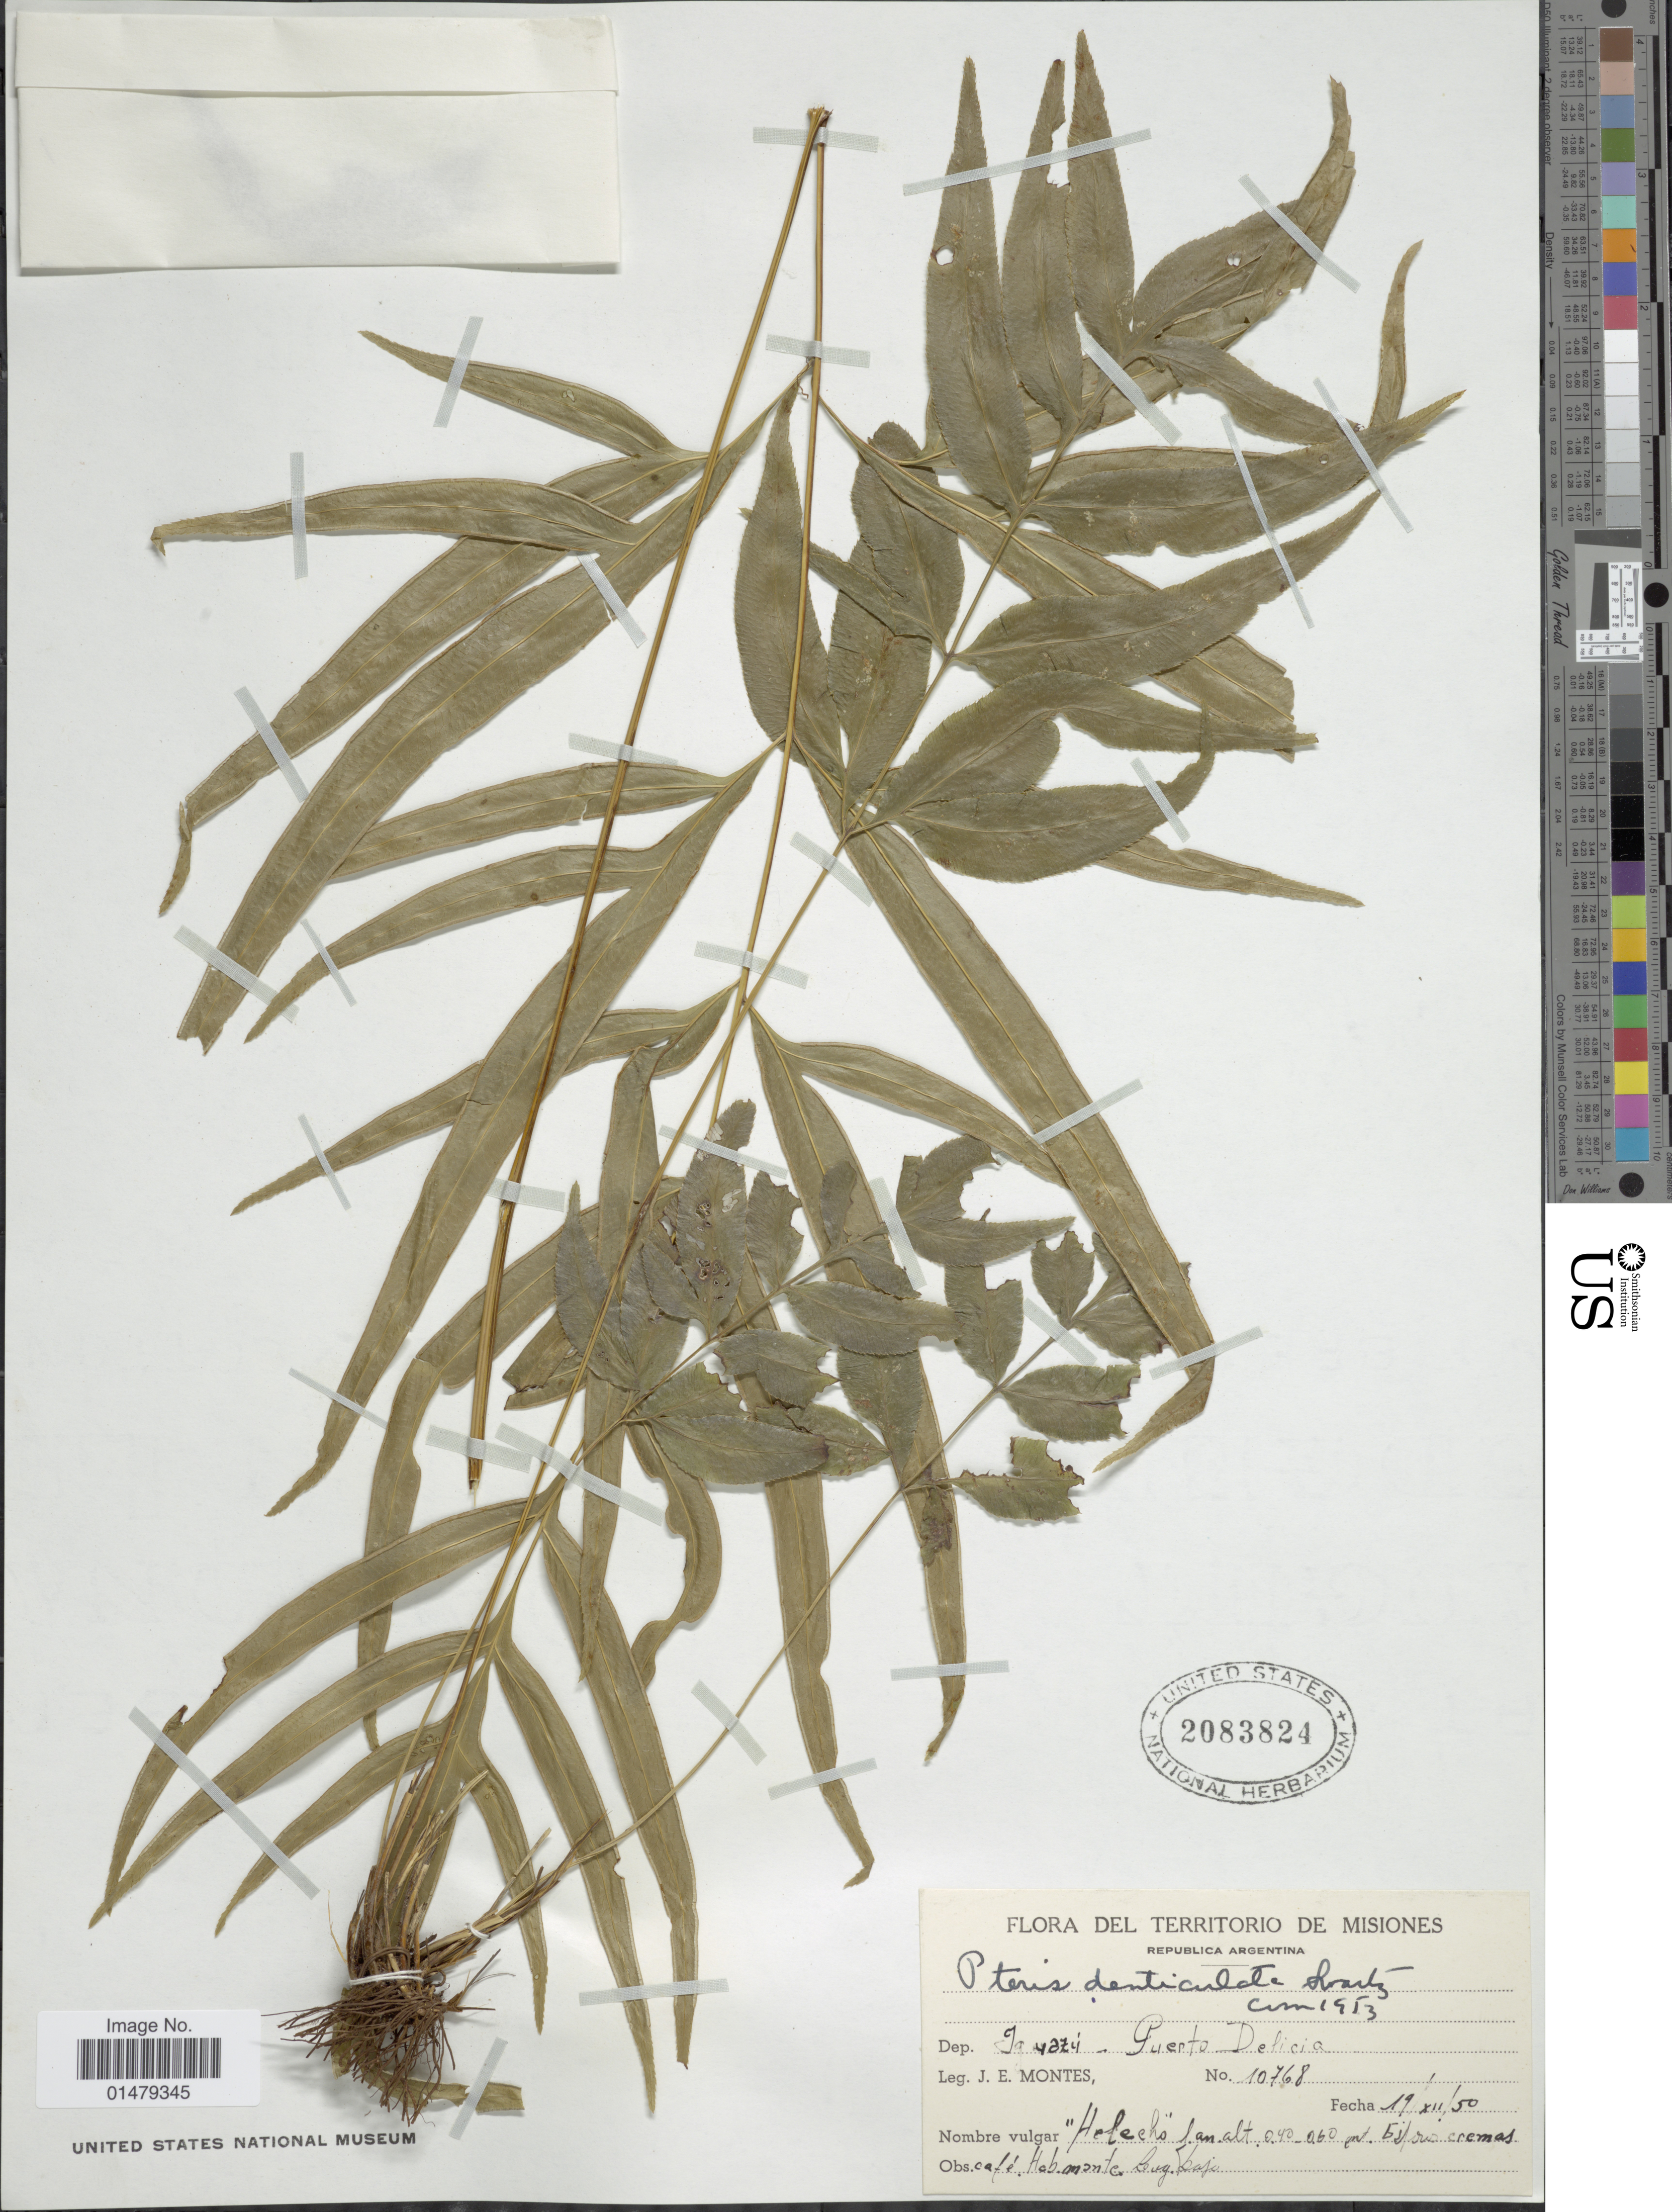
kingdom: Plantae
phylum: Tracheophyta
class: Polypodiopsida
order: Polypodiales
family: Pteridaceae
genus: Pteris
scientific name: Pteris denticulata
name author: Sw.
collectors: J. E. Montes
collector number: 10768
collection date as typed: Transcribed d/m/y: 19/12/50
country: Argentina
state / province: Misiones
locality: Del Territorio de Misiones. Dep. Iguazu - Puerto Delicia.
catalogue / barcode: US 2083824